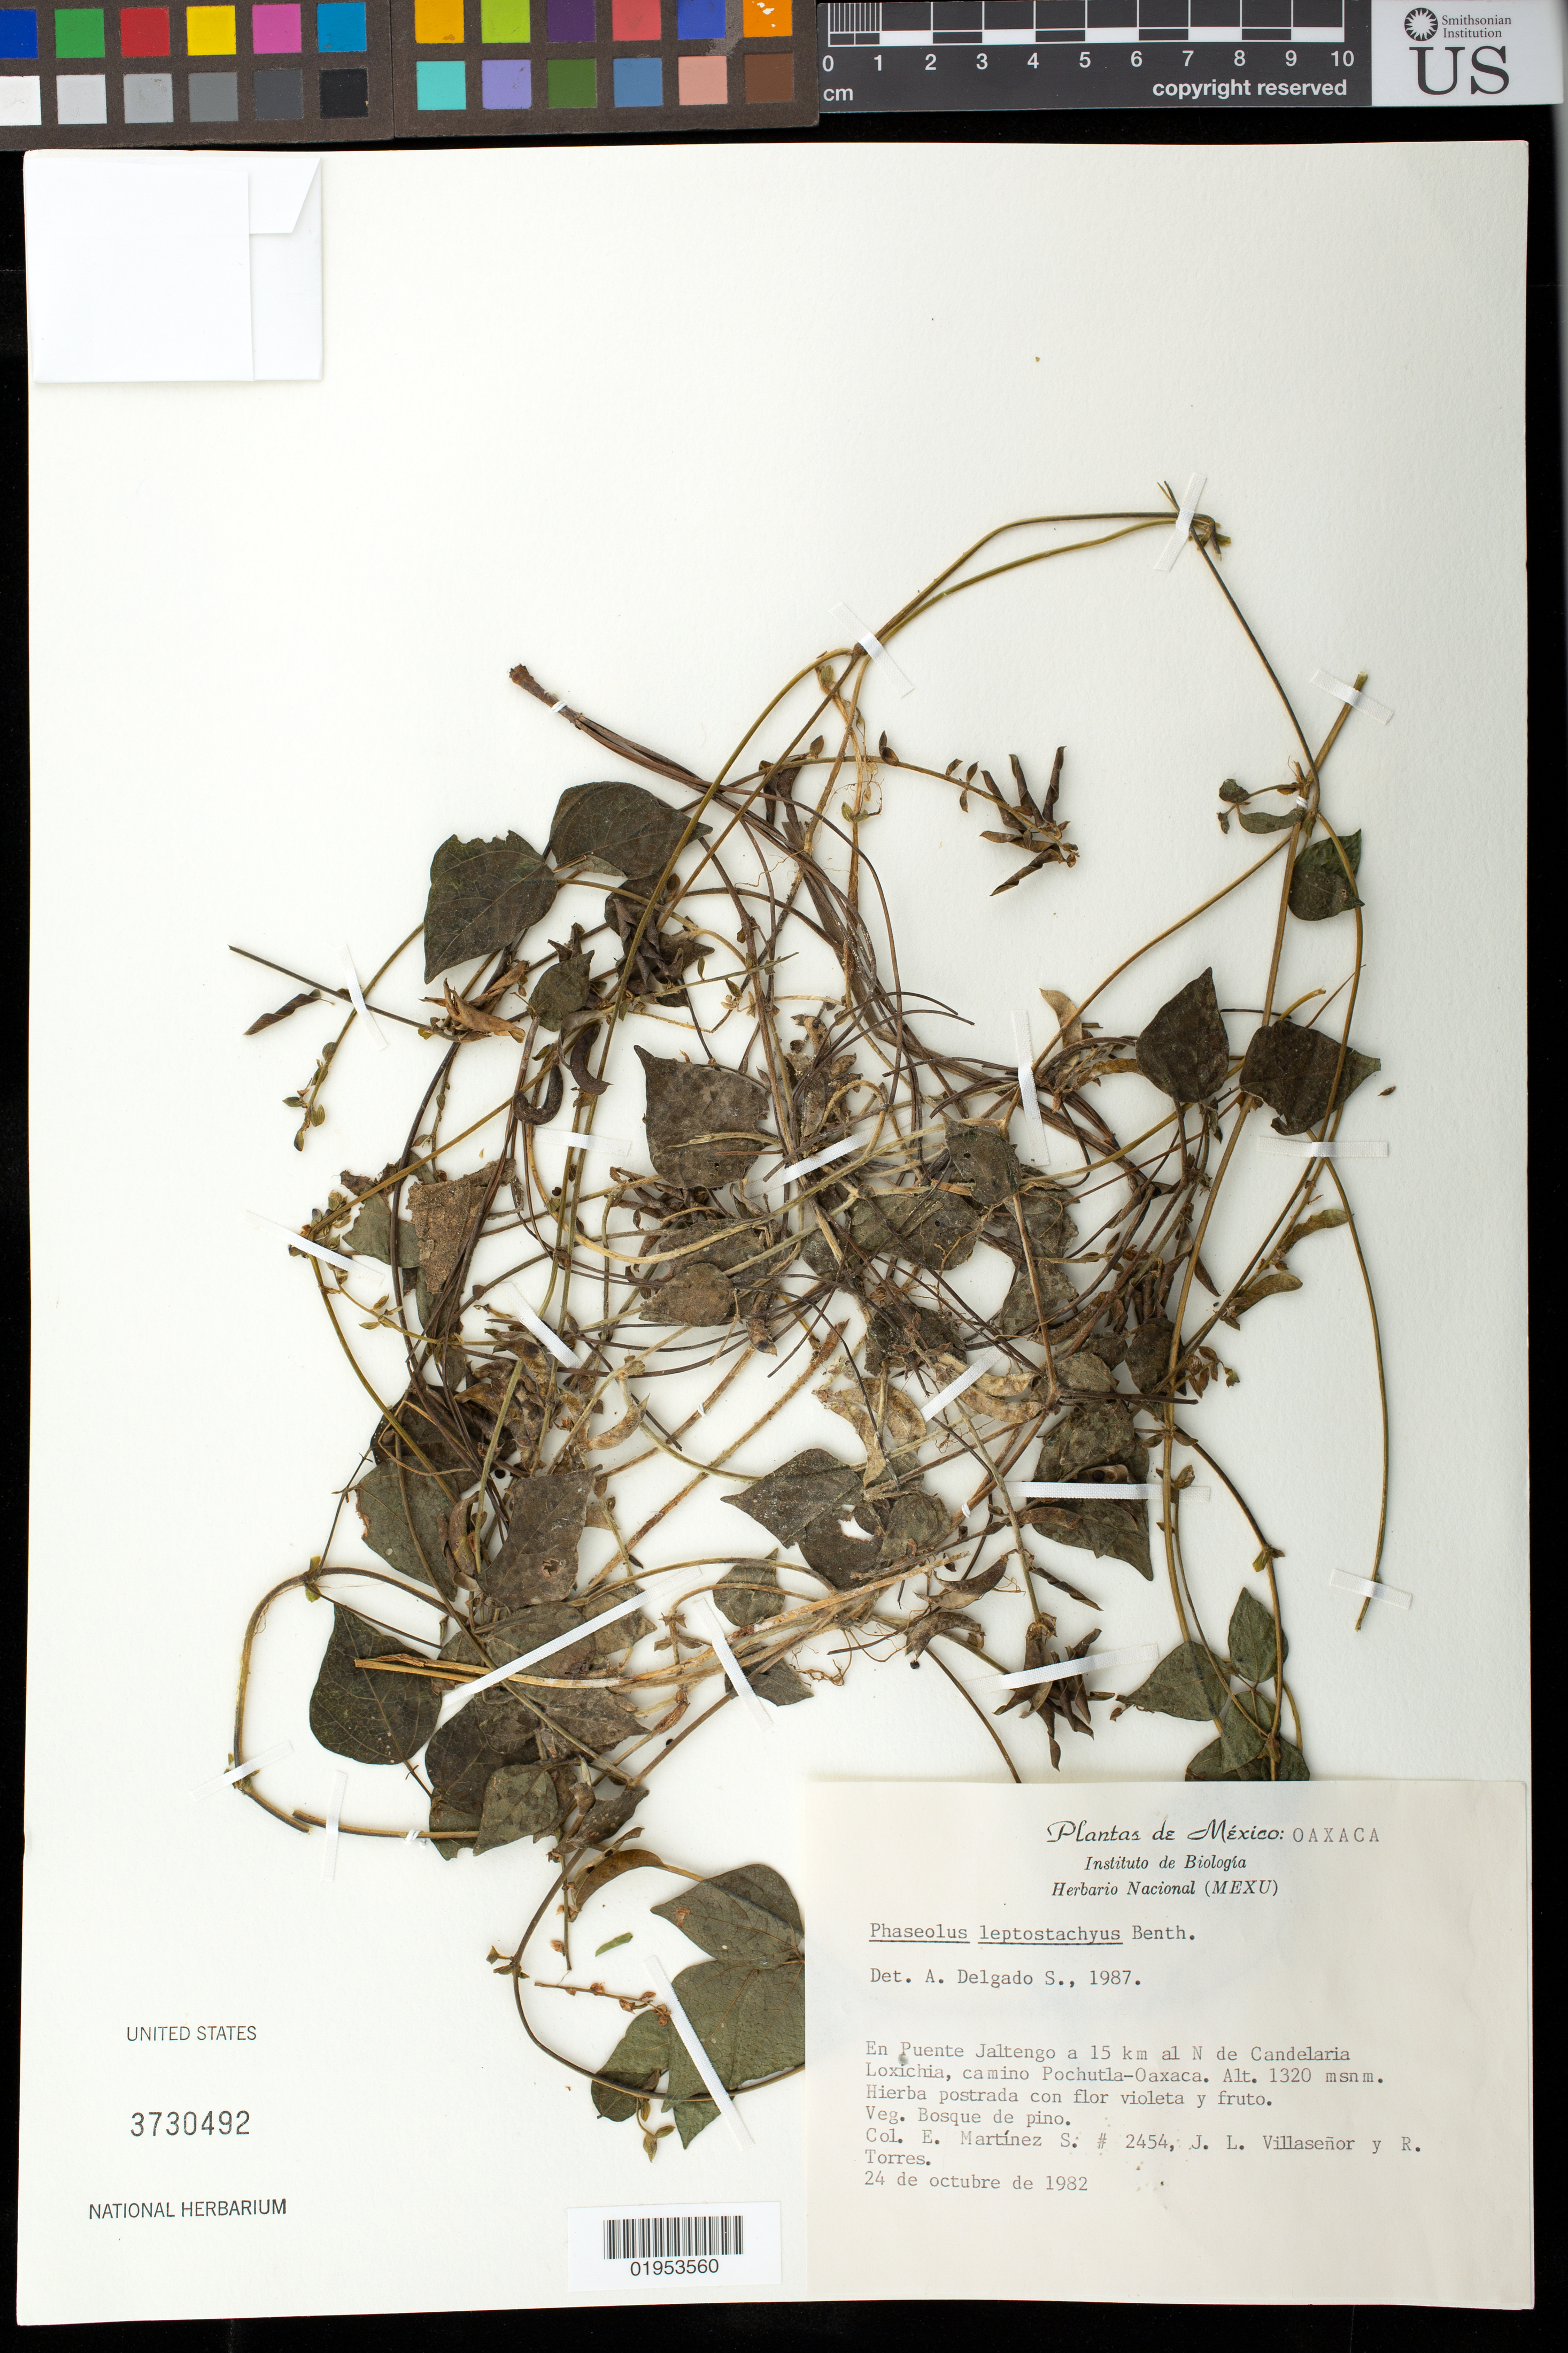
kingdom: Plantae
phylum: Tracheophyta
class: Magnoliopsida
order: Fabales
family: Fabaceae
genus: Phaseolus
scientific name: Phaseolus leptostachyus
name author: Benth.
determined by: Delgado S., A. O.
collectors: E. M. Martínez S., J. Villaseñor R. & R. Torres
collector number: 2454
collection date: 1982-10-24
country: Mexico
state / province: Oaxaca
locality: En Puente Jaltengo a 15 km al N de Candelaria Loxichia, camino Pochutla-Oaxaca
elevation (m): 1320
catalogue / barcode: US 3730492